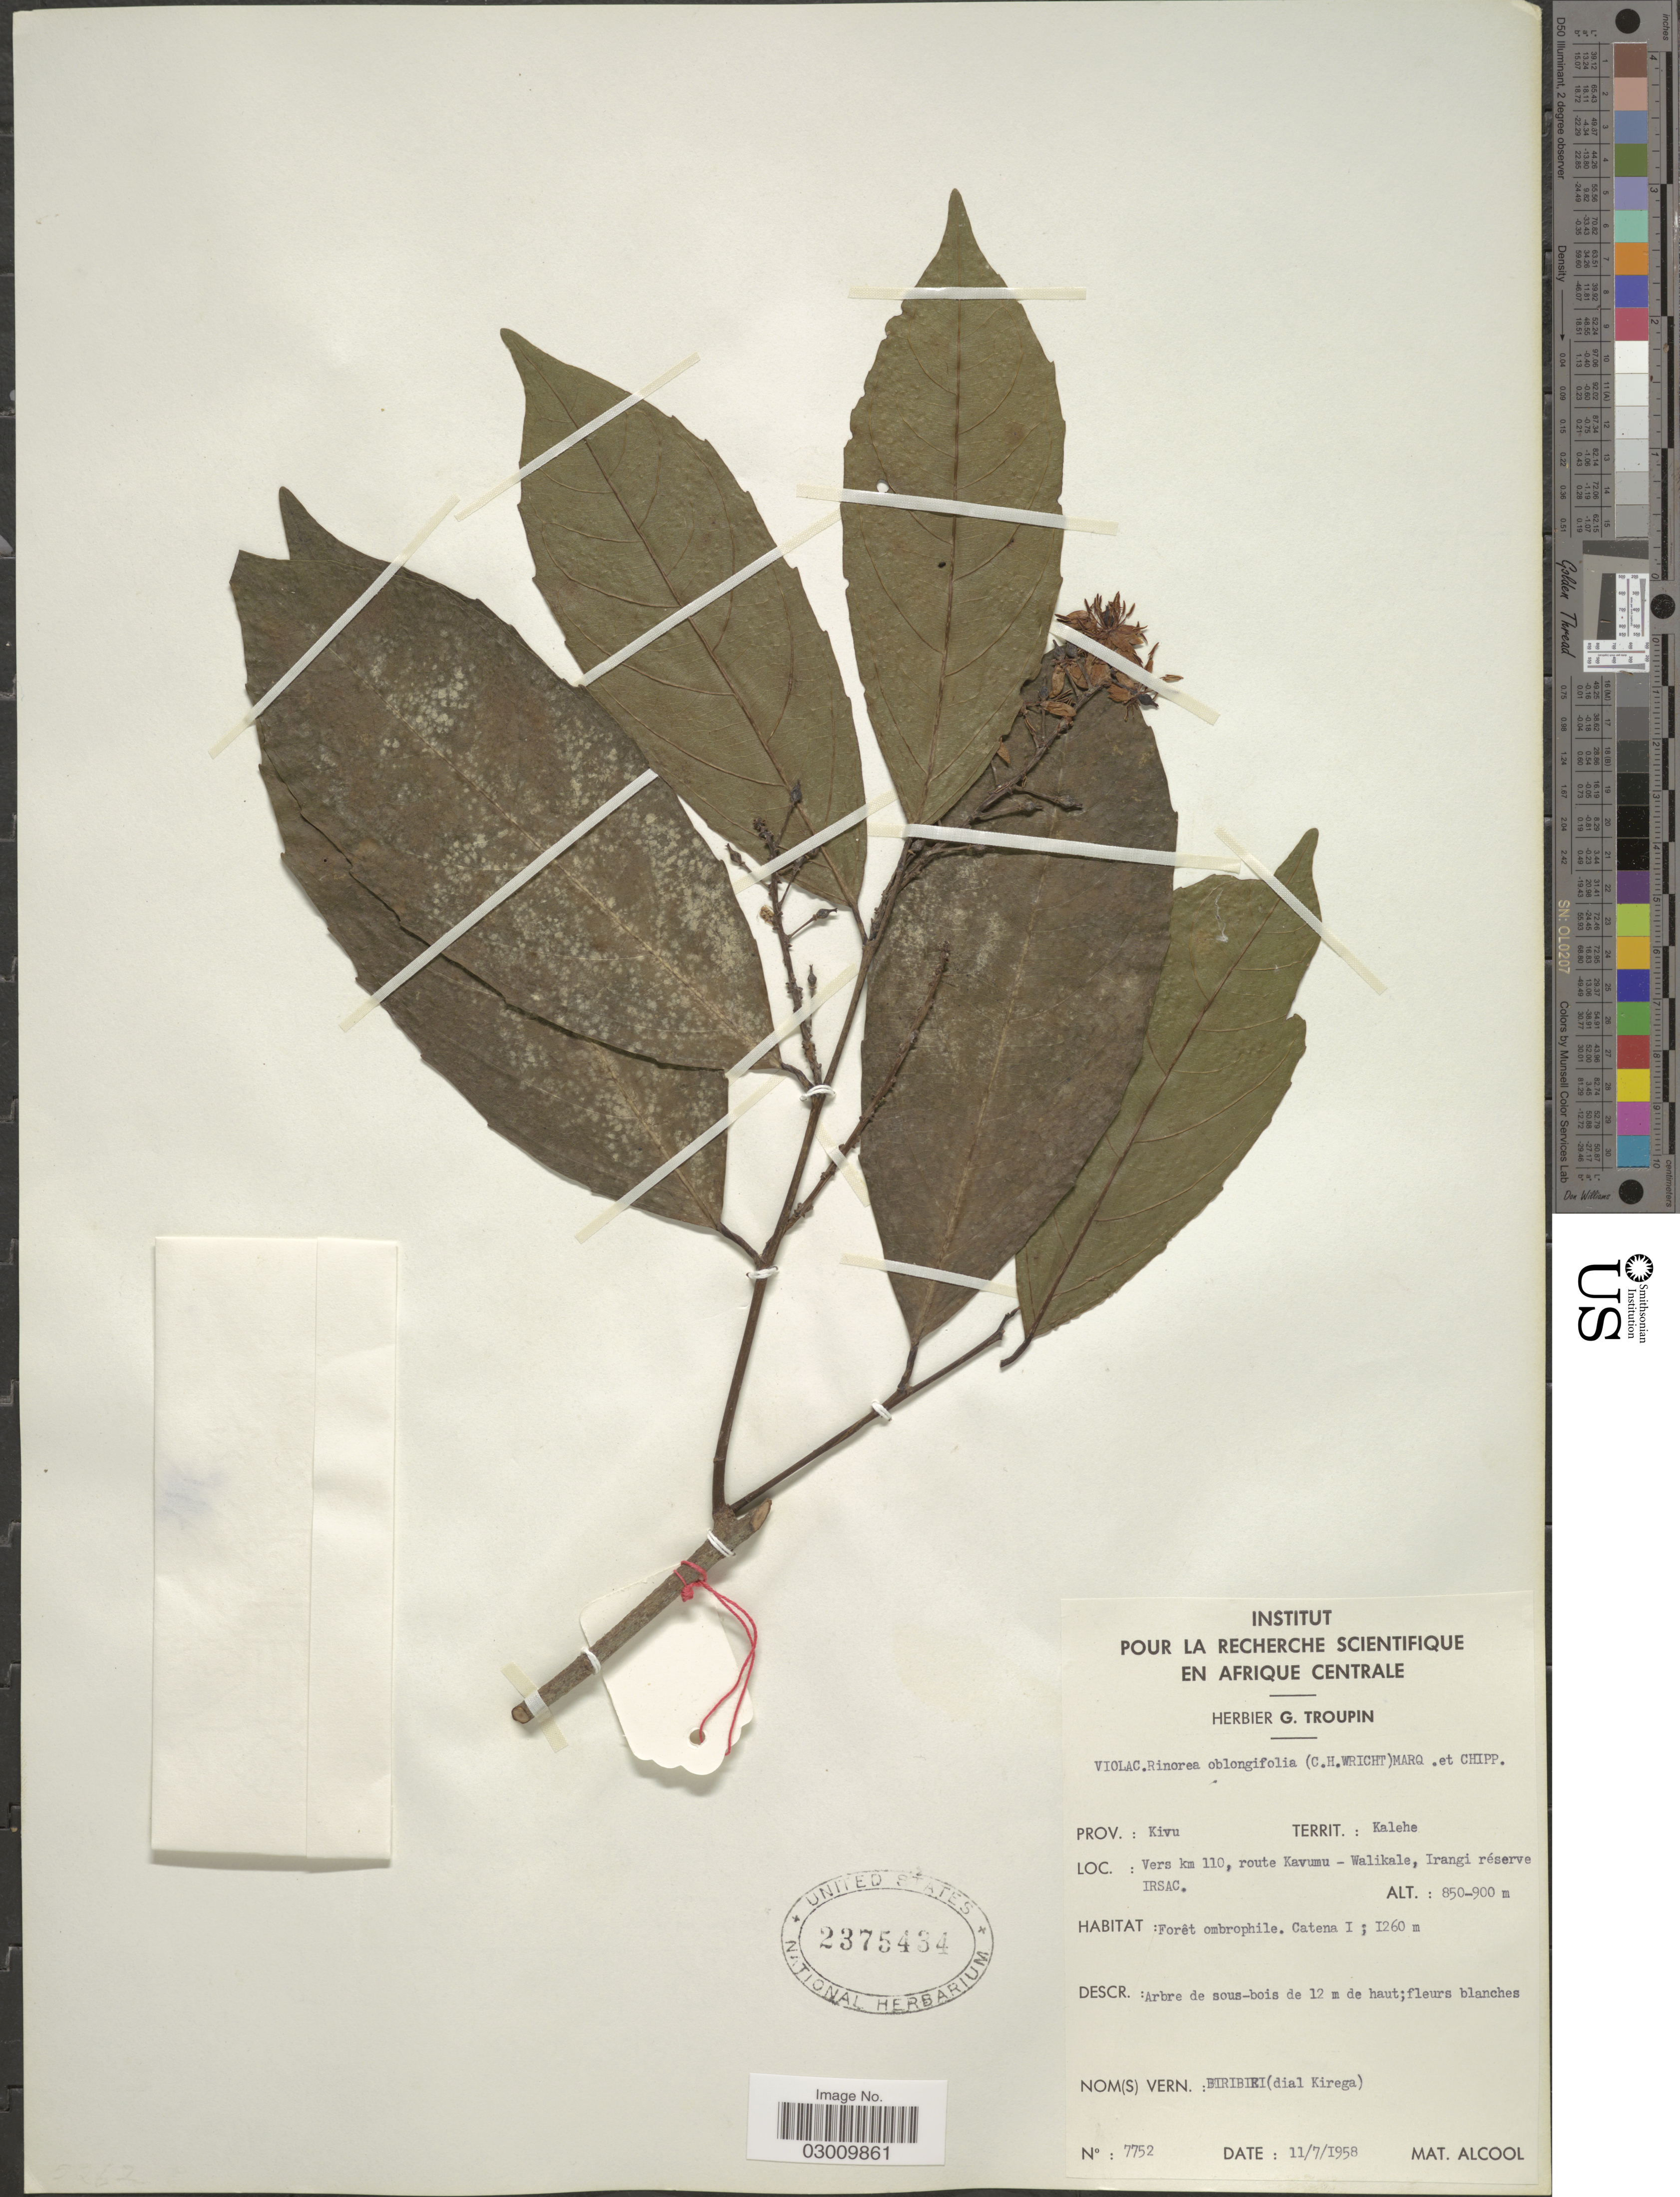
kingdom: Plantae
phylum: Tracheophyta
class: Magnoliopsida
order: Malpighiales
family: Violaceae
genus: Rinorea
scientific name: Rinorea oblongifolia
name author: (C.H. Wright) C. Marquand ex Chipp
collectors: G. Troupin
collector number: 7752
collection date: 1958-07-11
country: Congo, Democratic Republic of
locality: Prov.: Kivu. Territ.: Kalehe. Vers km 110, route Kavumu - Walikale, Irangi réserve IRSAC. Catena I.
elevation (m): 850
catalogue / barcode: US 2375434